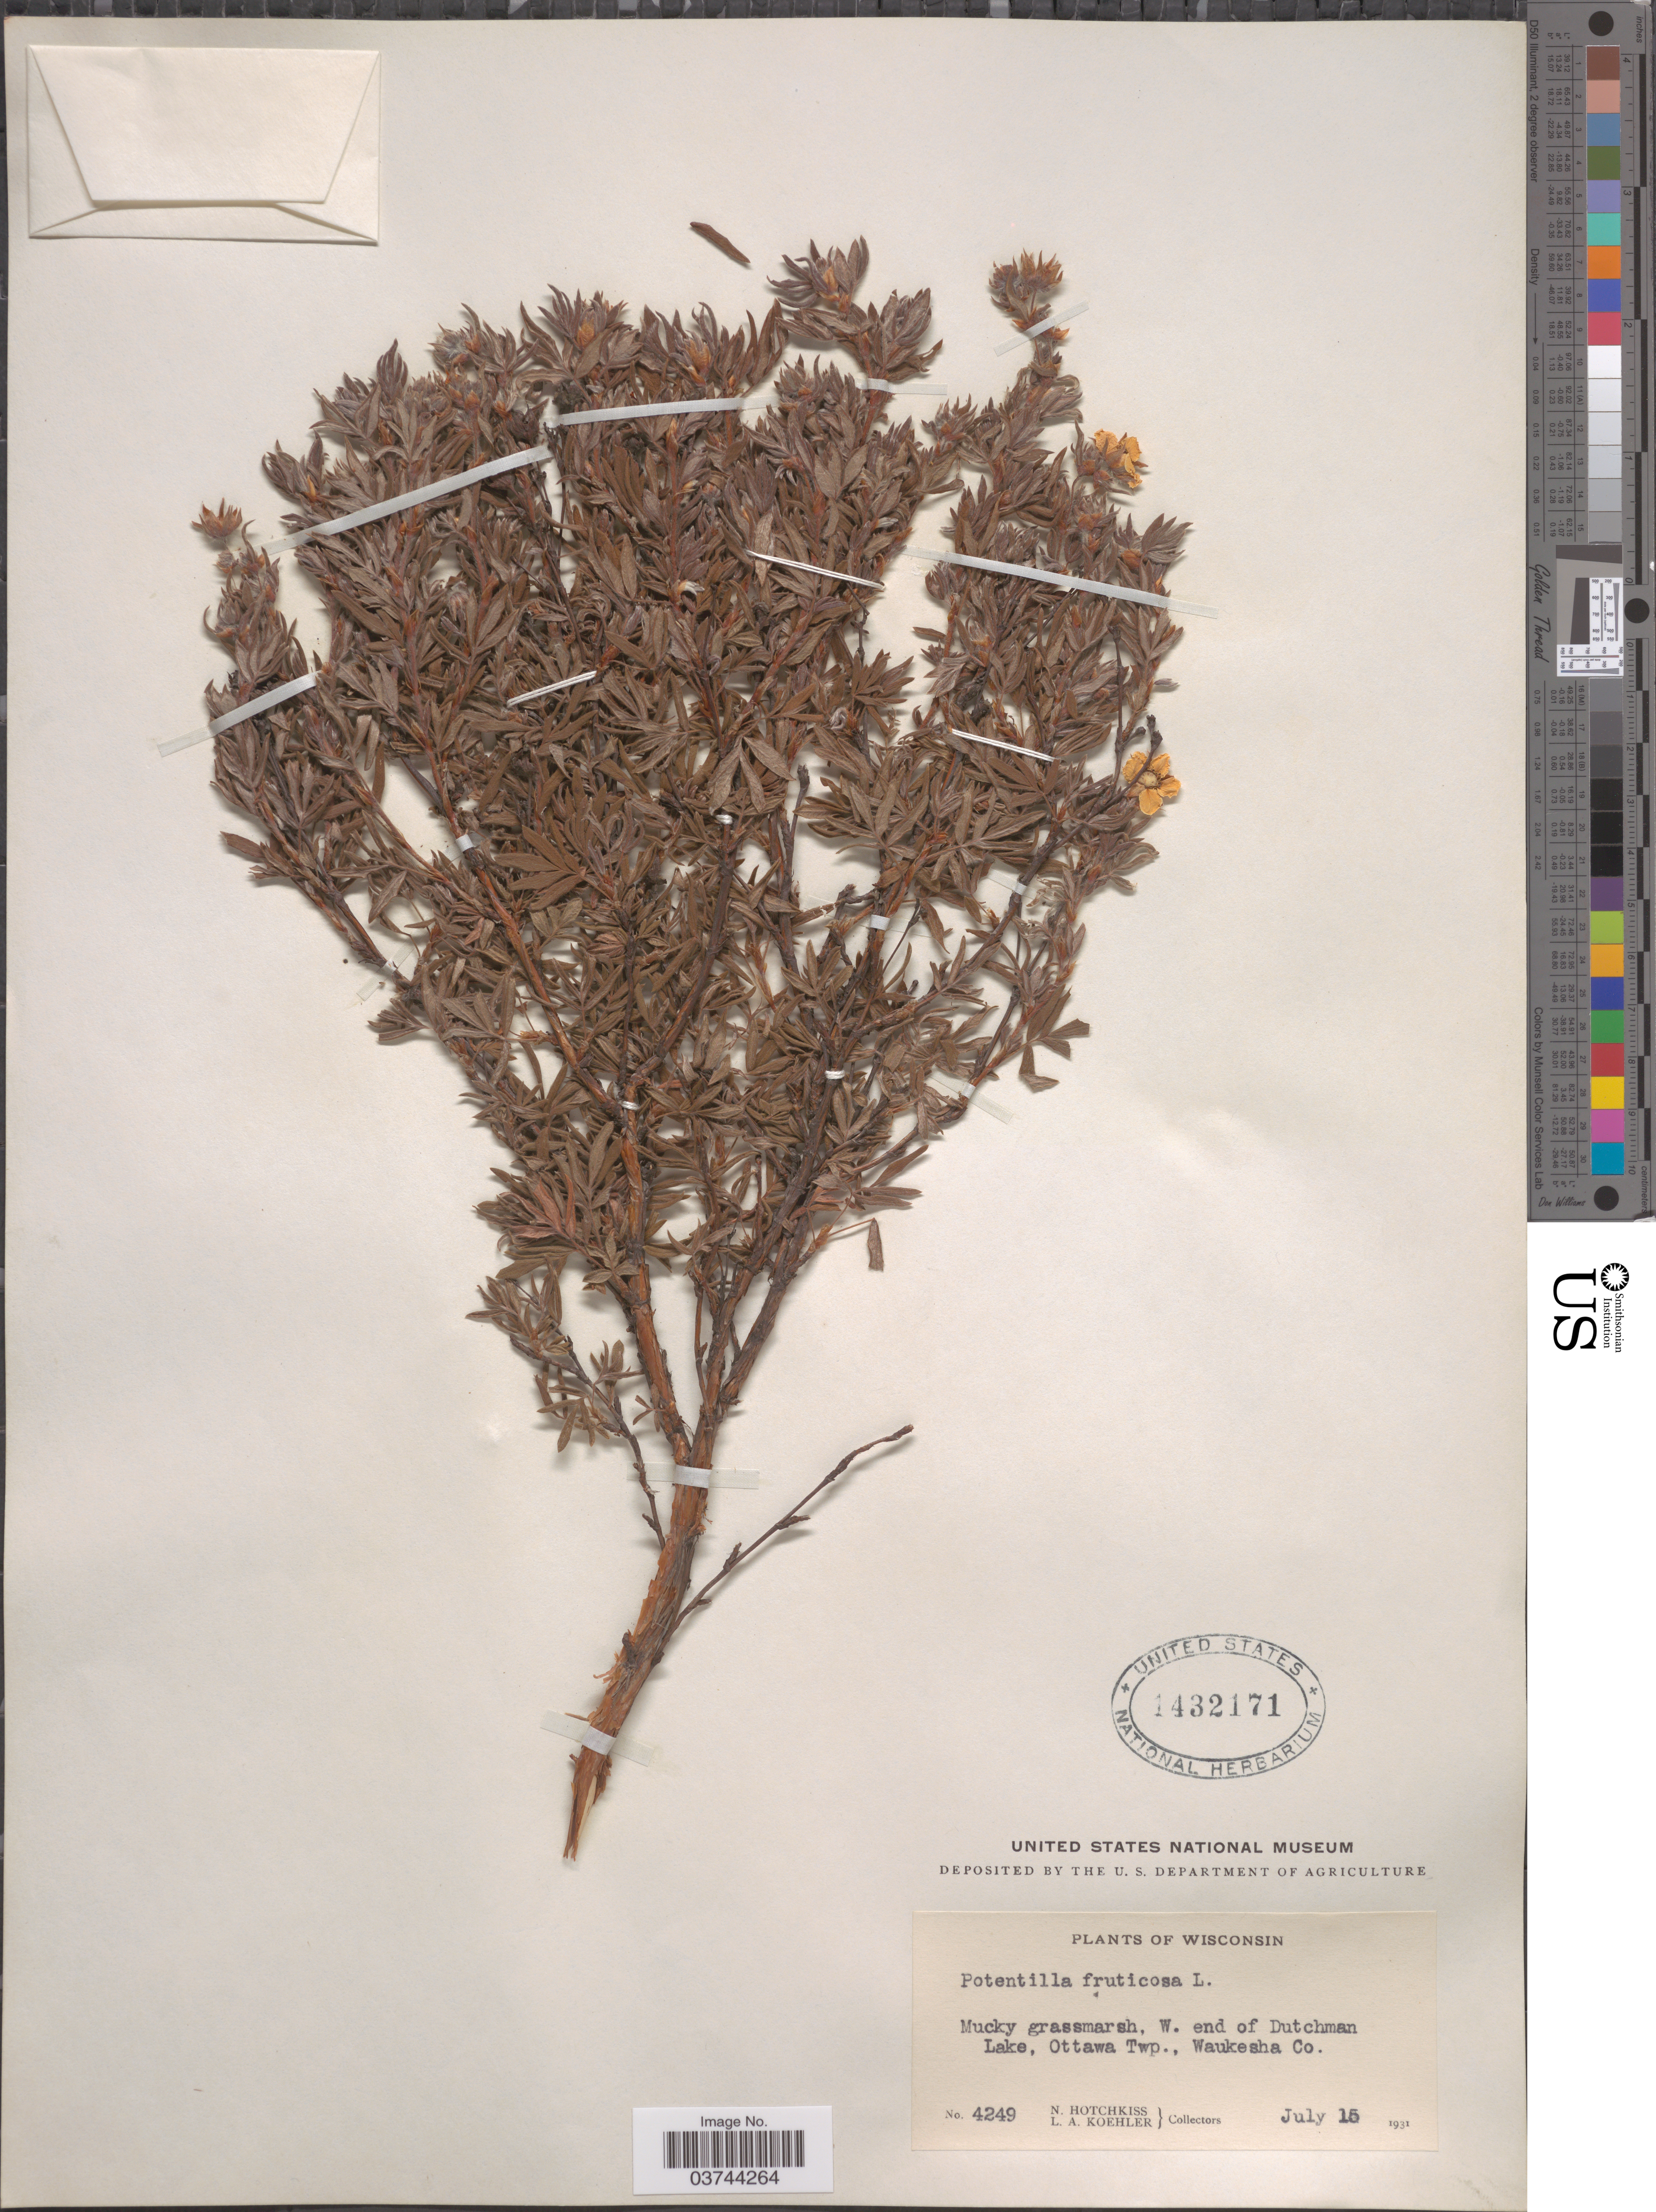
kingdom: Plantae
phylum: Tracheophyta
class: Magnoliopsida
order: Rosales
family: Rosaceae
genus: Dasiphora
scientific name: Dasiphora fruticosa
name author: (L.) Rydb.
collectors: N. Hotchkiss & L. Koehler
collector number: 4249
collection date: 1931-07-15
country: United States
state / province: Wisconsin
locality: Mucky grassmarsh, W. end of Dutchman Lake, Ottawa Twp., Waukesha Co.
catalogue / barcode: US 1432171